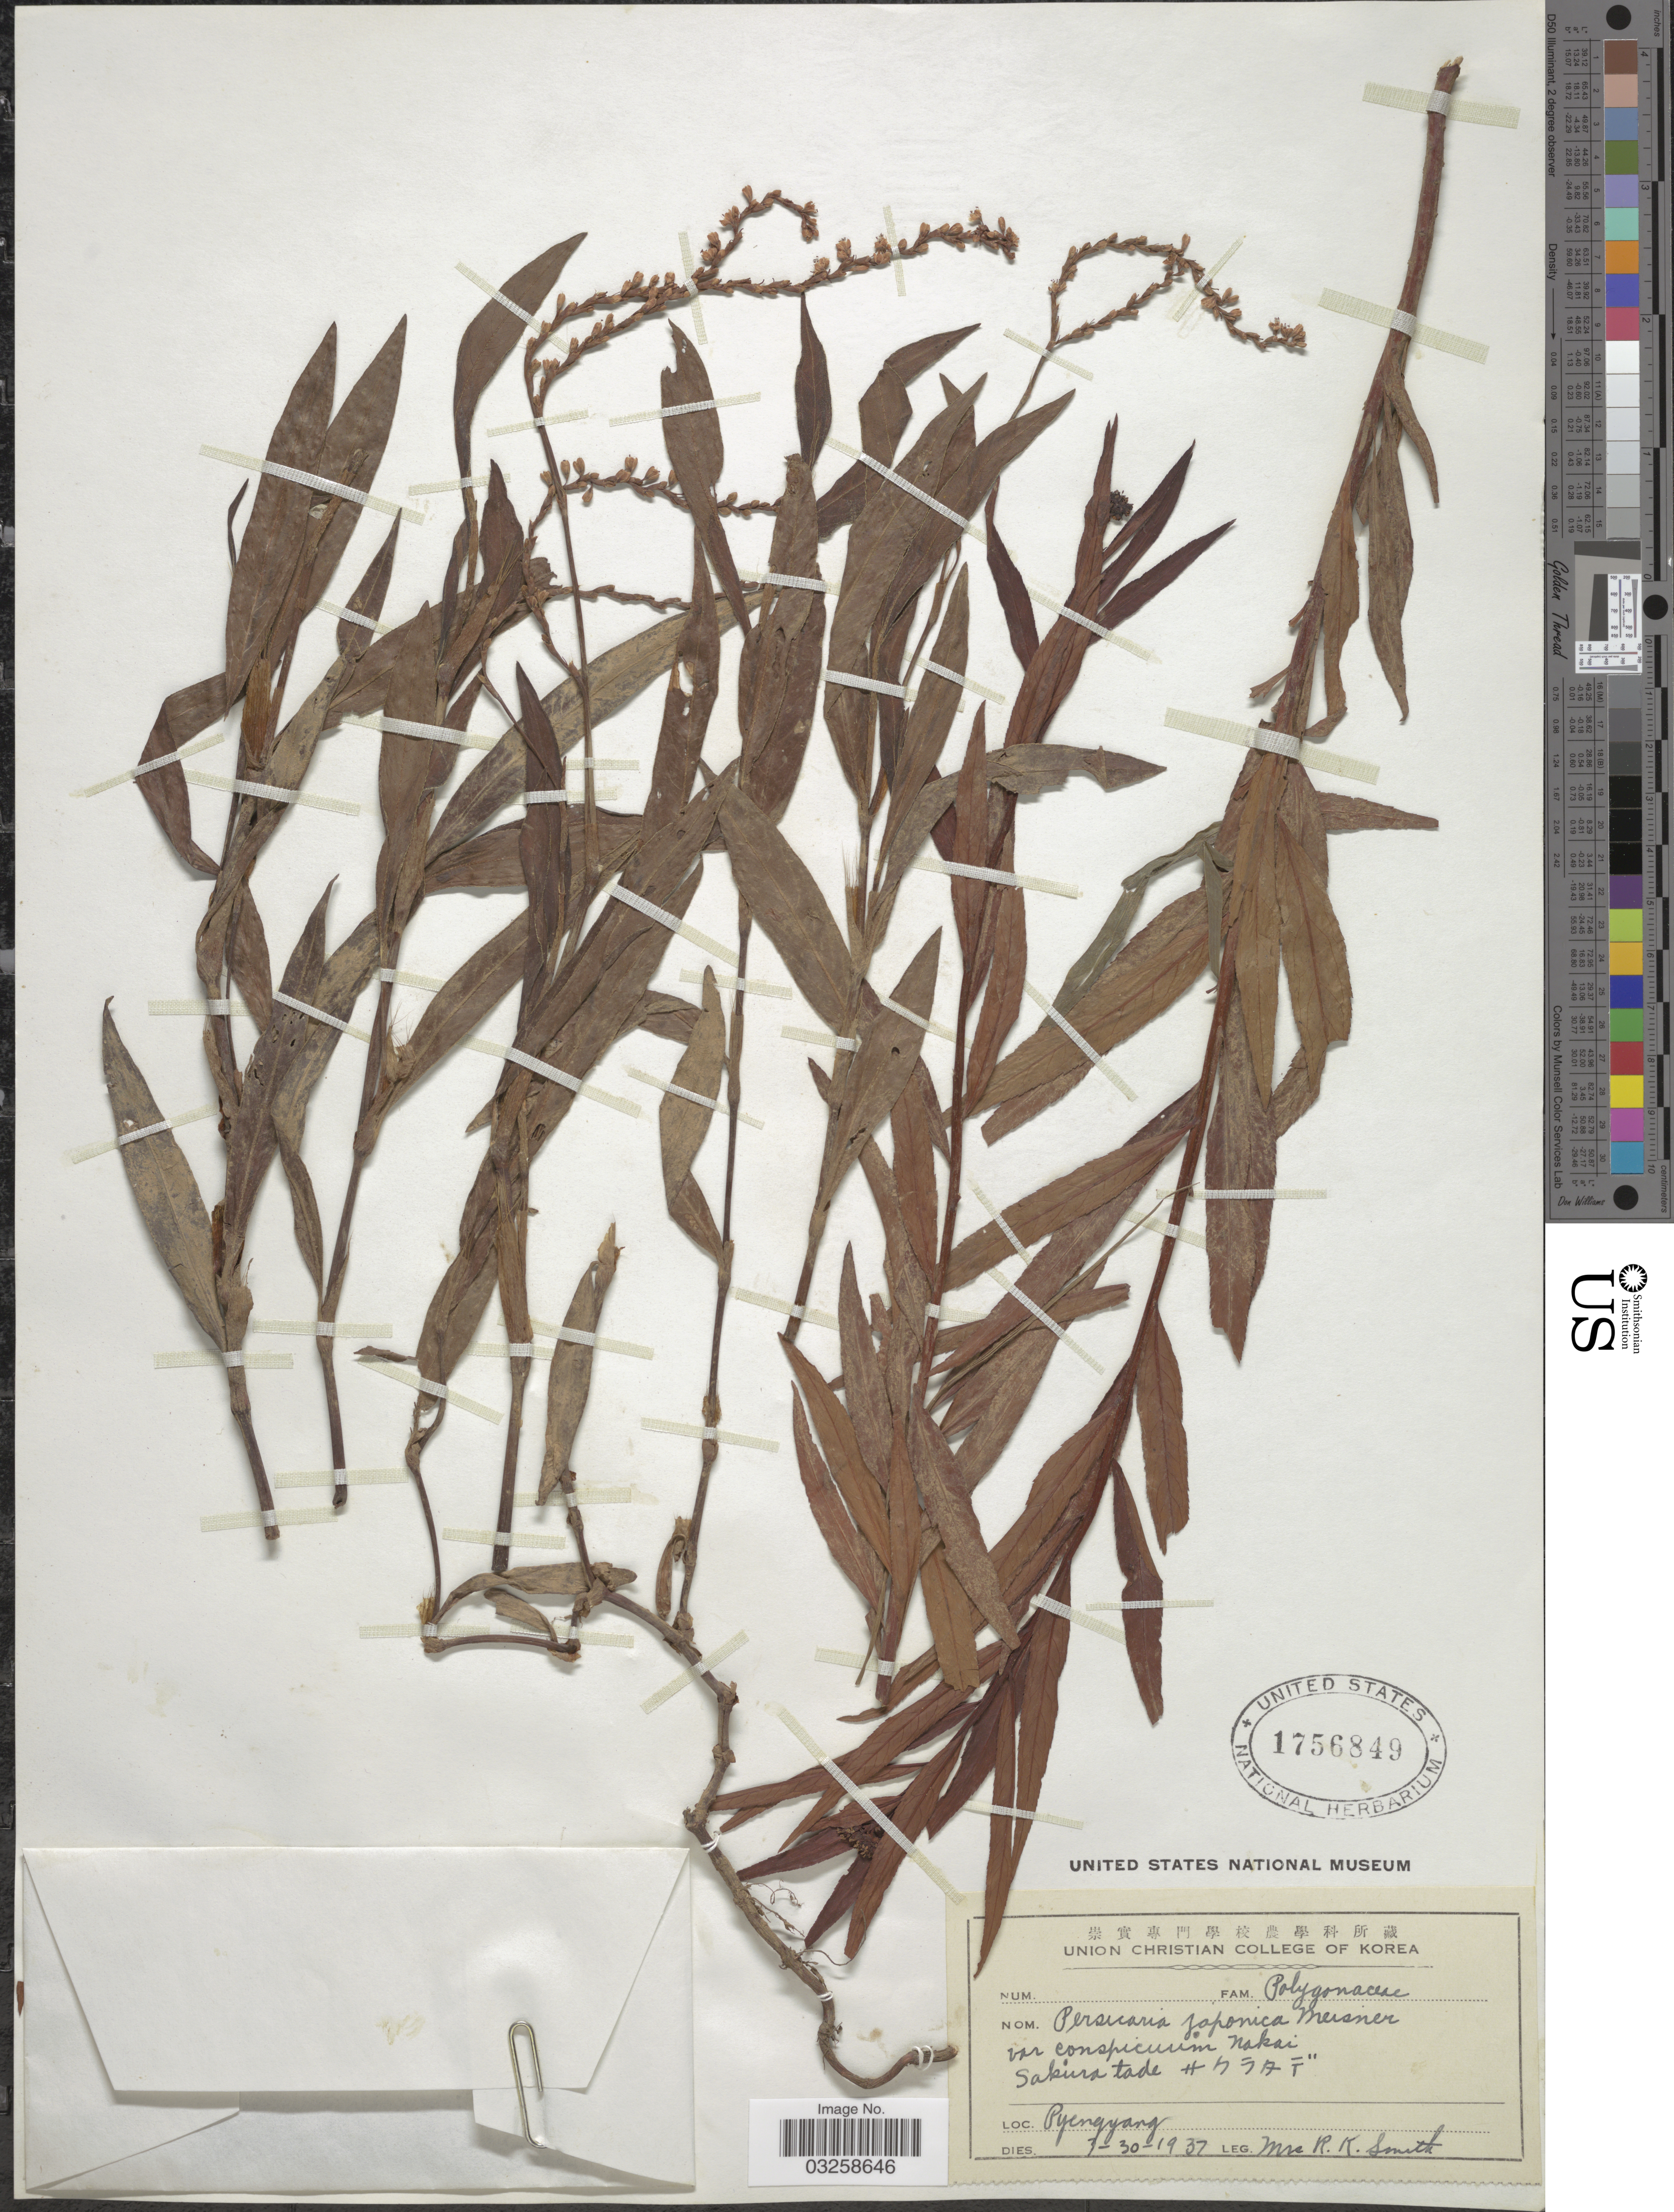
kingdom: Plantae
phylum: Tracheophyta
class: Magnoliopsida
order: Caryophyllales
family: Polygonaceae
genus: Polygonum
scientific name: Polygonum japonicum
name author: Meisn.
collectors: Mrs. R. K. Smith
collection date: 1937-03-30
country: North Korea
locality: Pyongyang.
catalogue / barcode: US 1756849